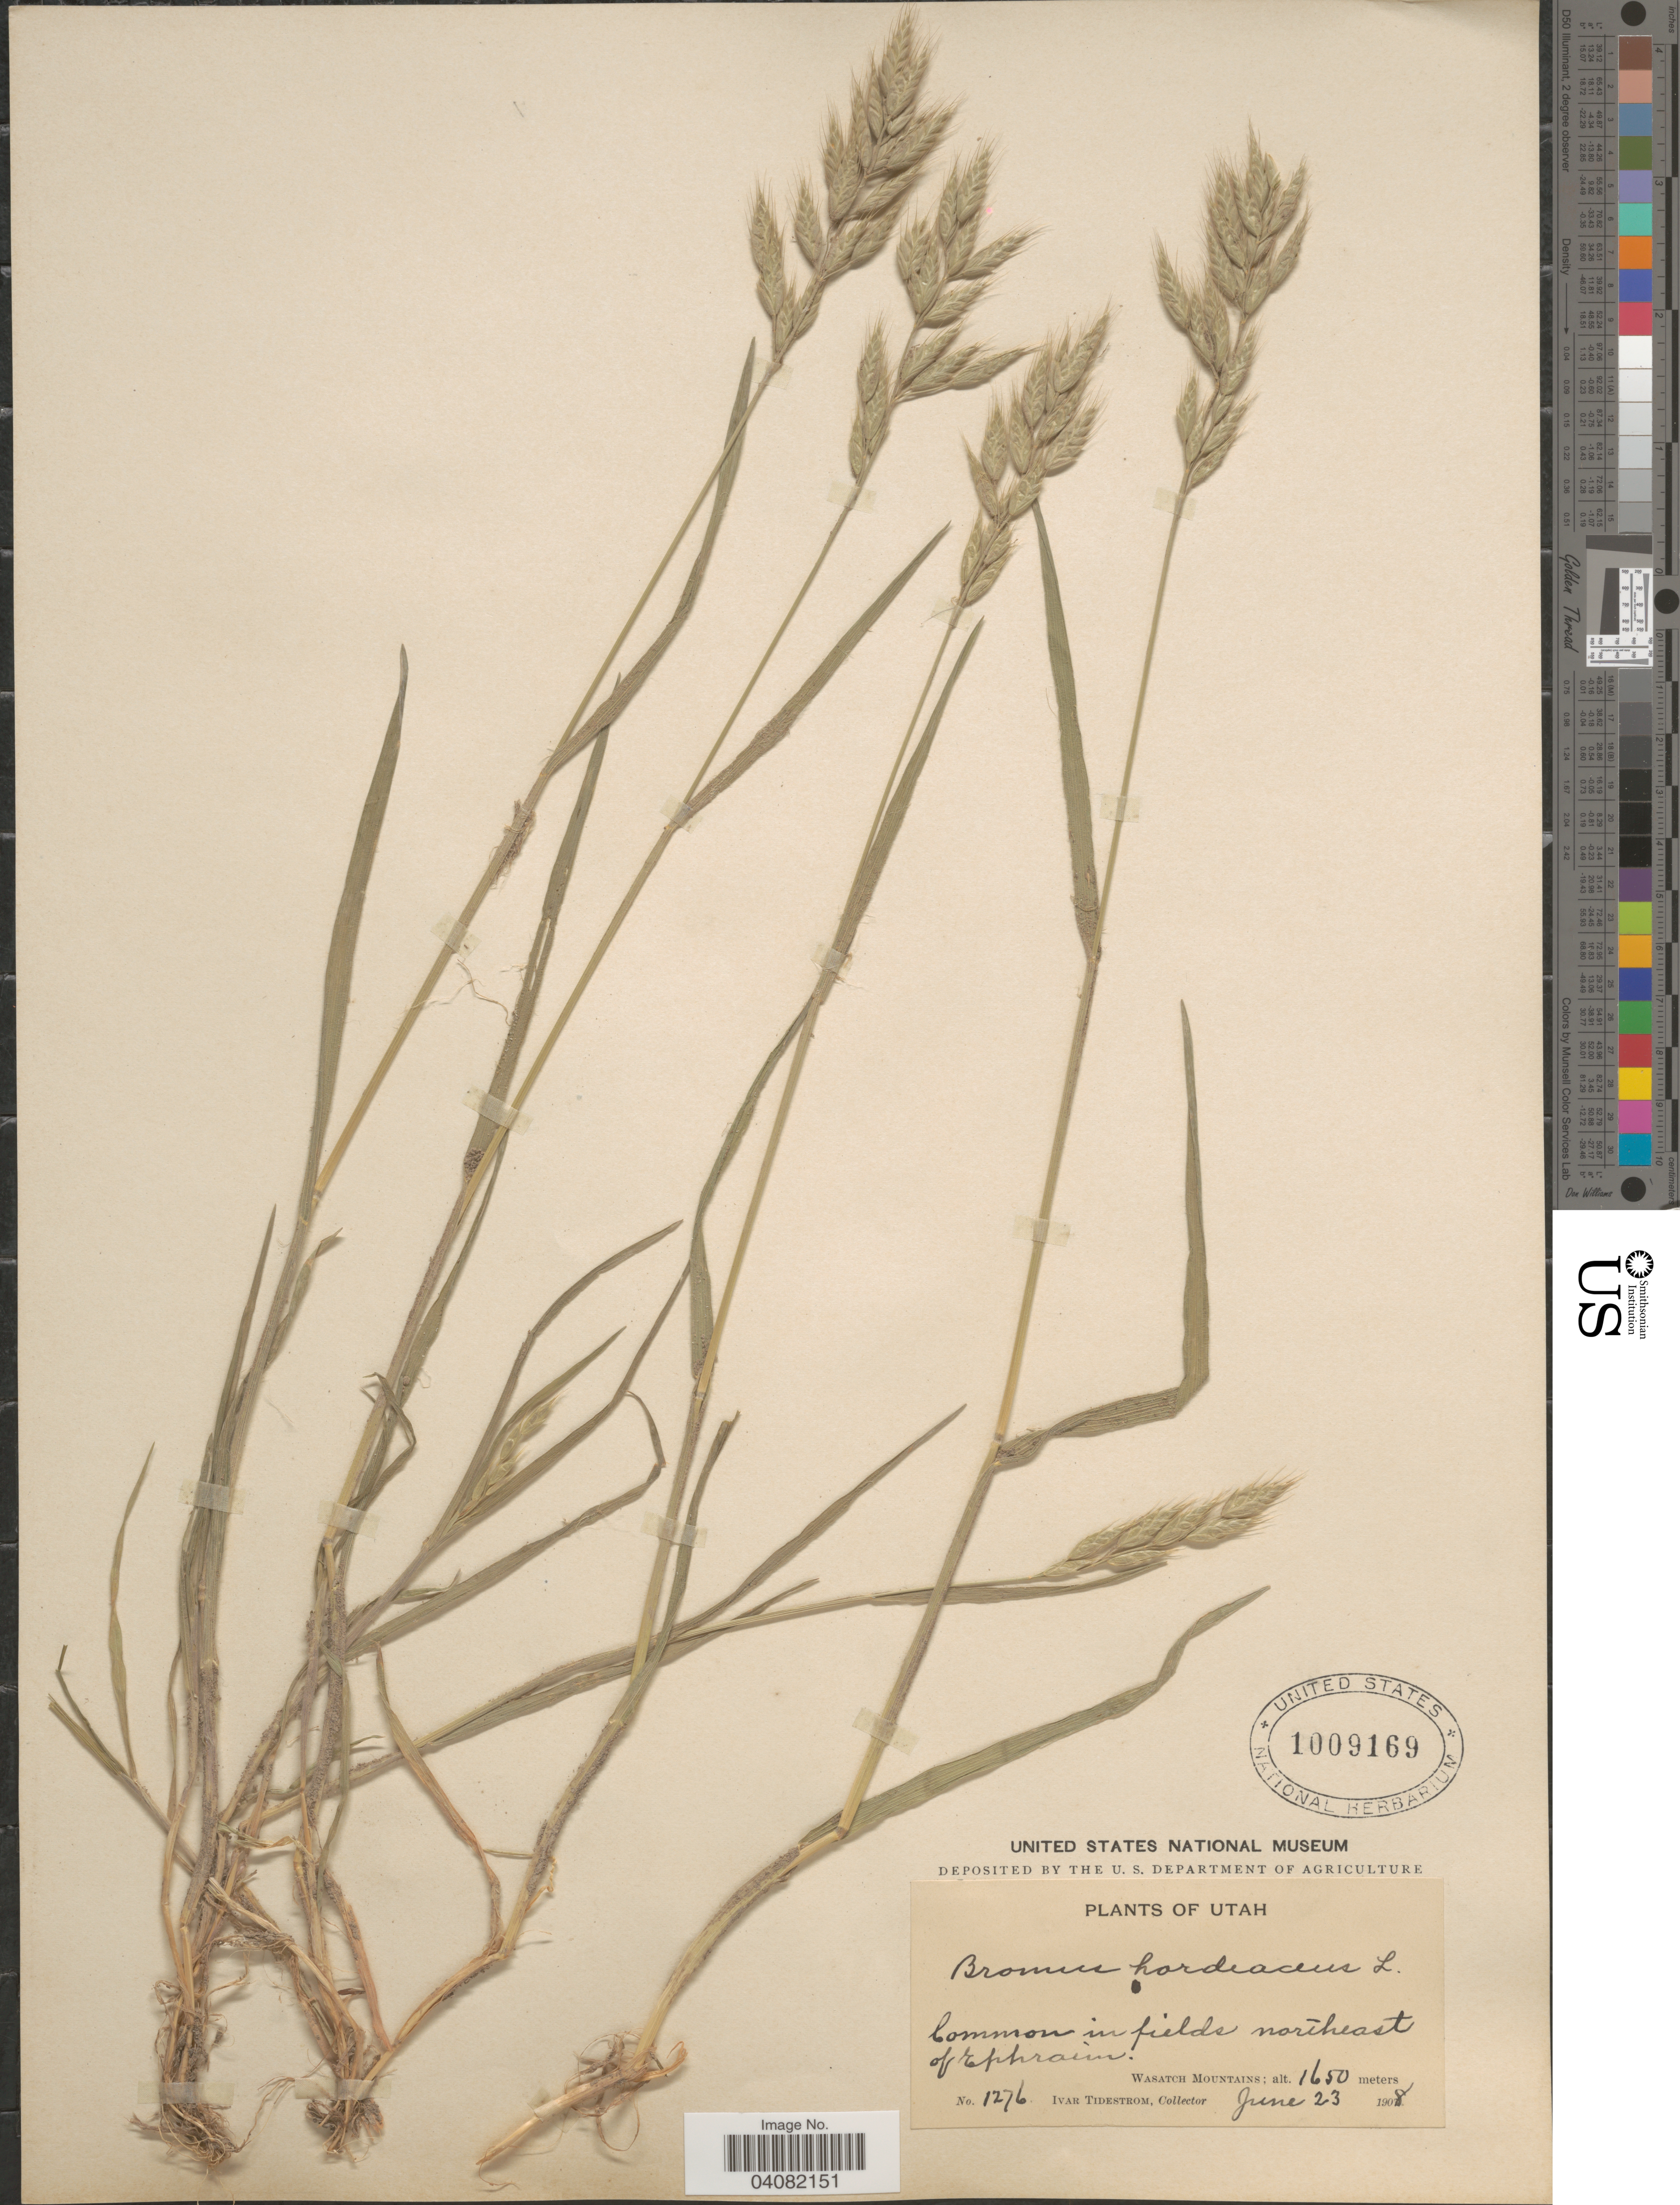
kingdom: Plantae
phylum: Tracheophyta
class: Liliopsida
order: Poales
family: Poaceae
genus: Bromus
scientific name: Bromus hordeaceus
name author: L.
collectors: I. F. Tidestrom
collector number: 1276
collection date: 1908-06-23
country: United States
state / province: Utah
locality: In fields northeast of Ephraim. Wasatch Mountains.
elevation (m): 1650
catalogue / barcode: US 1009169